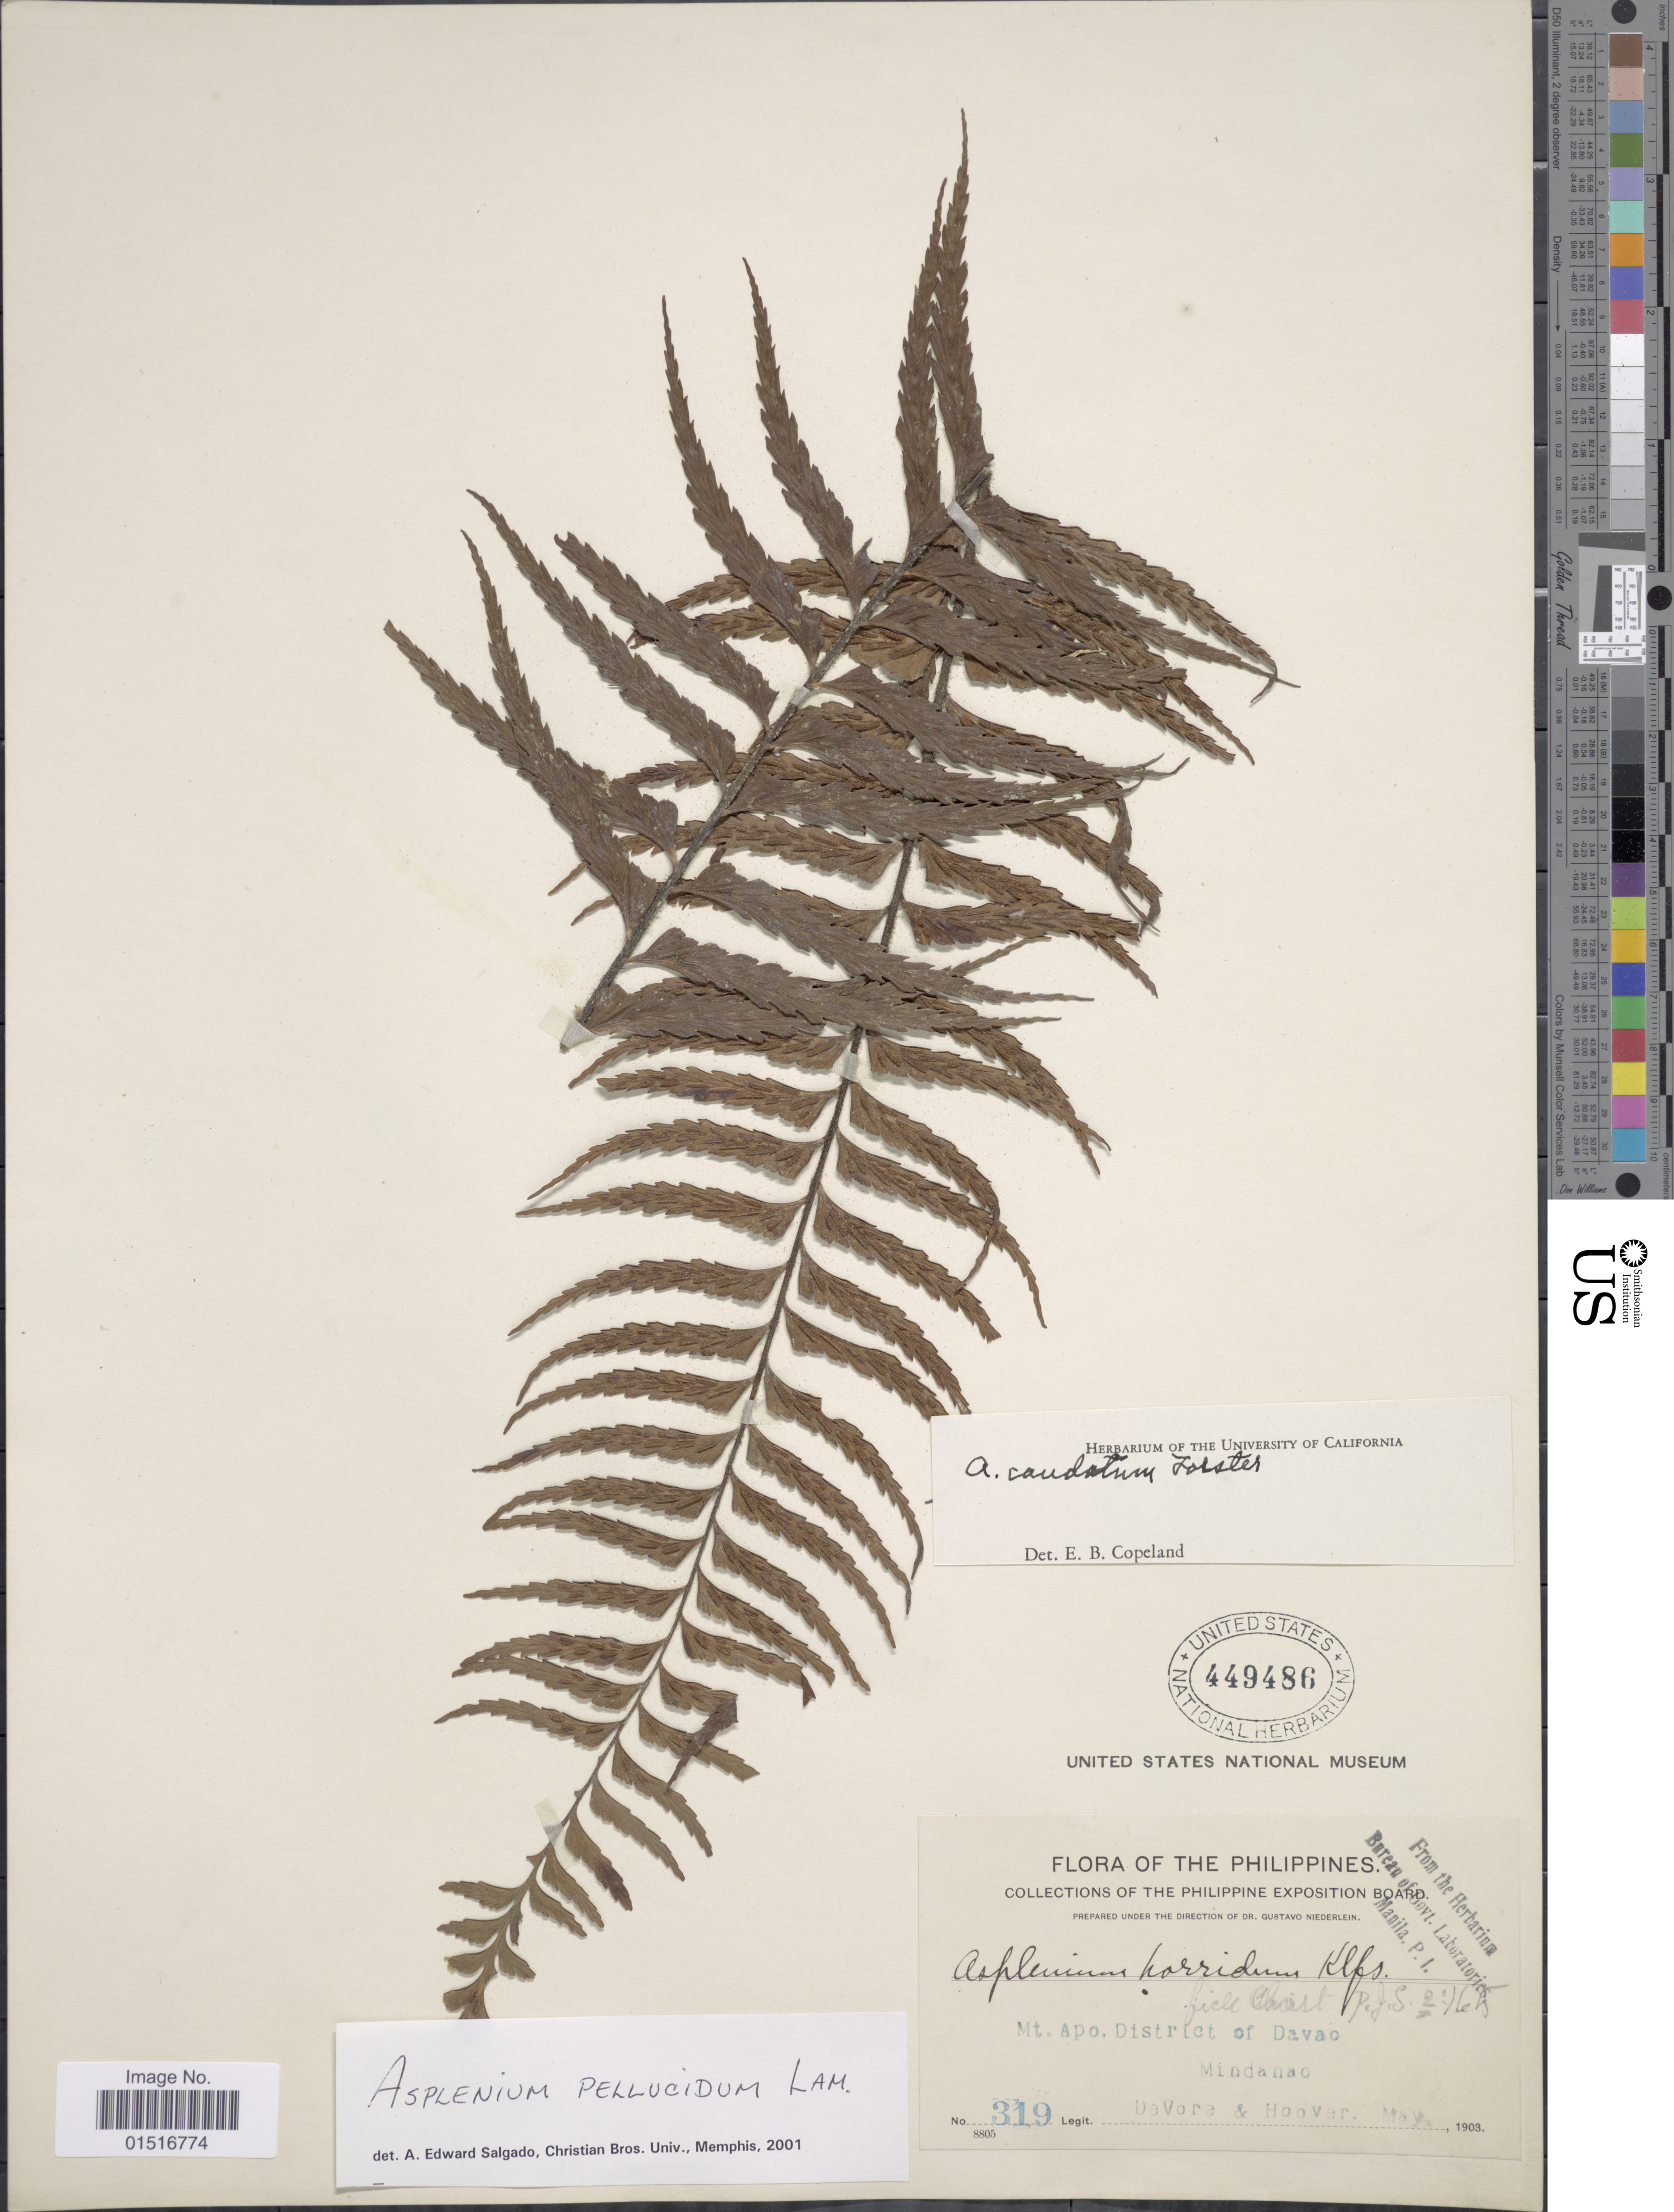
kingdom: Plantae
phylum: Tracheophyta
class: Polypodiopsida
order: Polypodiales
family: Aspleniaceae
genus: Asplenium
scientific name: Asplenium pellucidum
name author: Lam.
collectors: -. DeVore & -- Hoover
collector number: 319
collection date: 1903-05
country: Philippines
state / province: Davao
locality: Mt. Apo. District of Davao, Mindanao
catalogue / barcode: US 449486